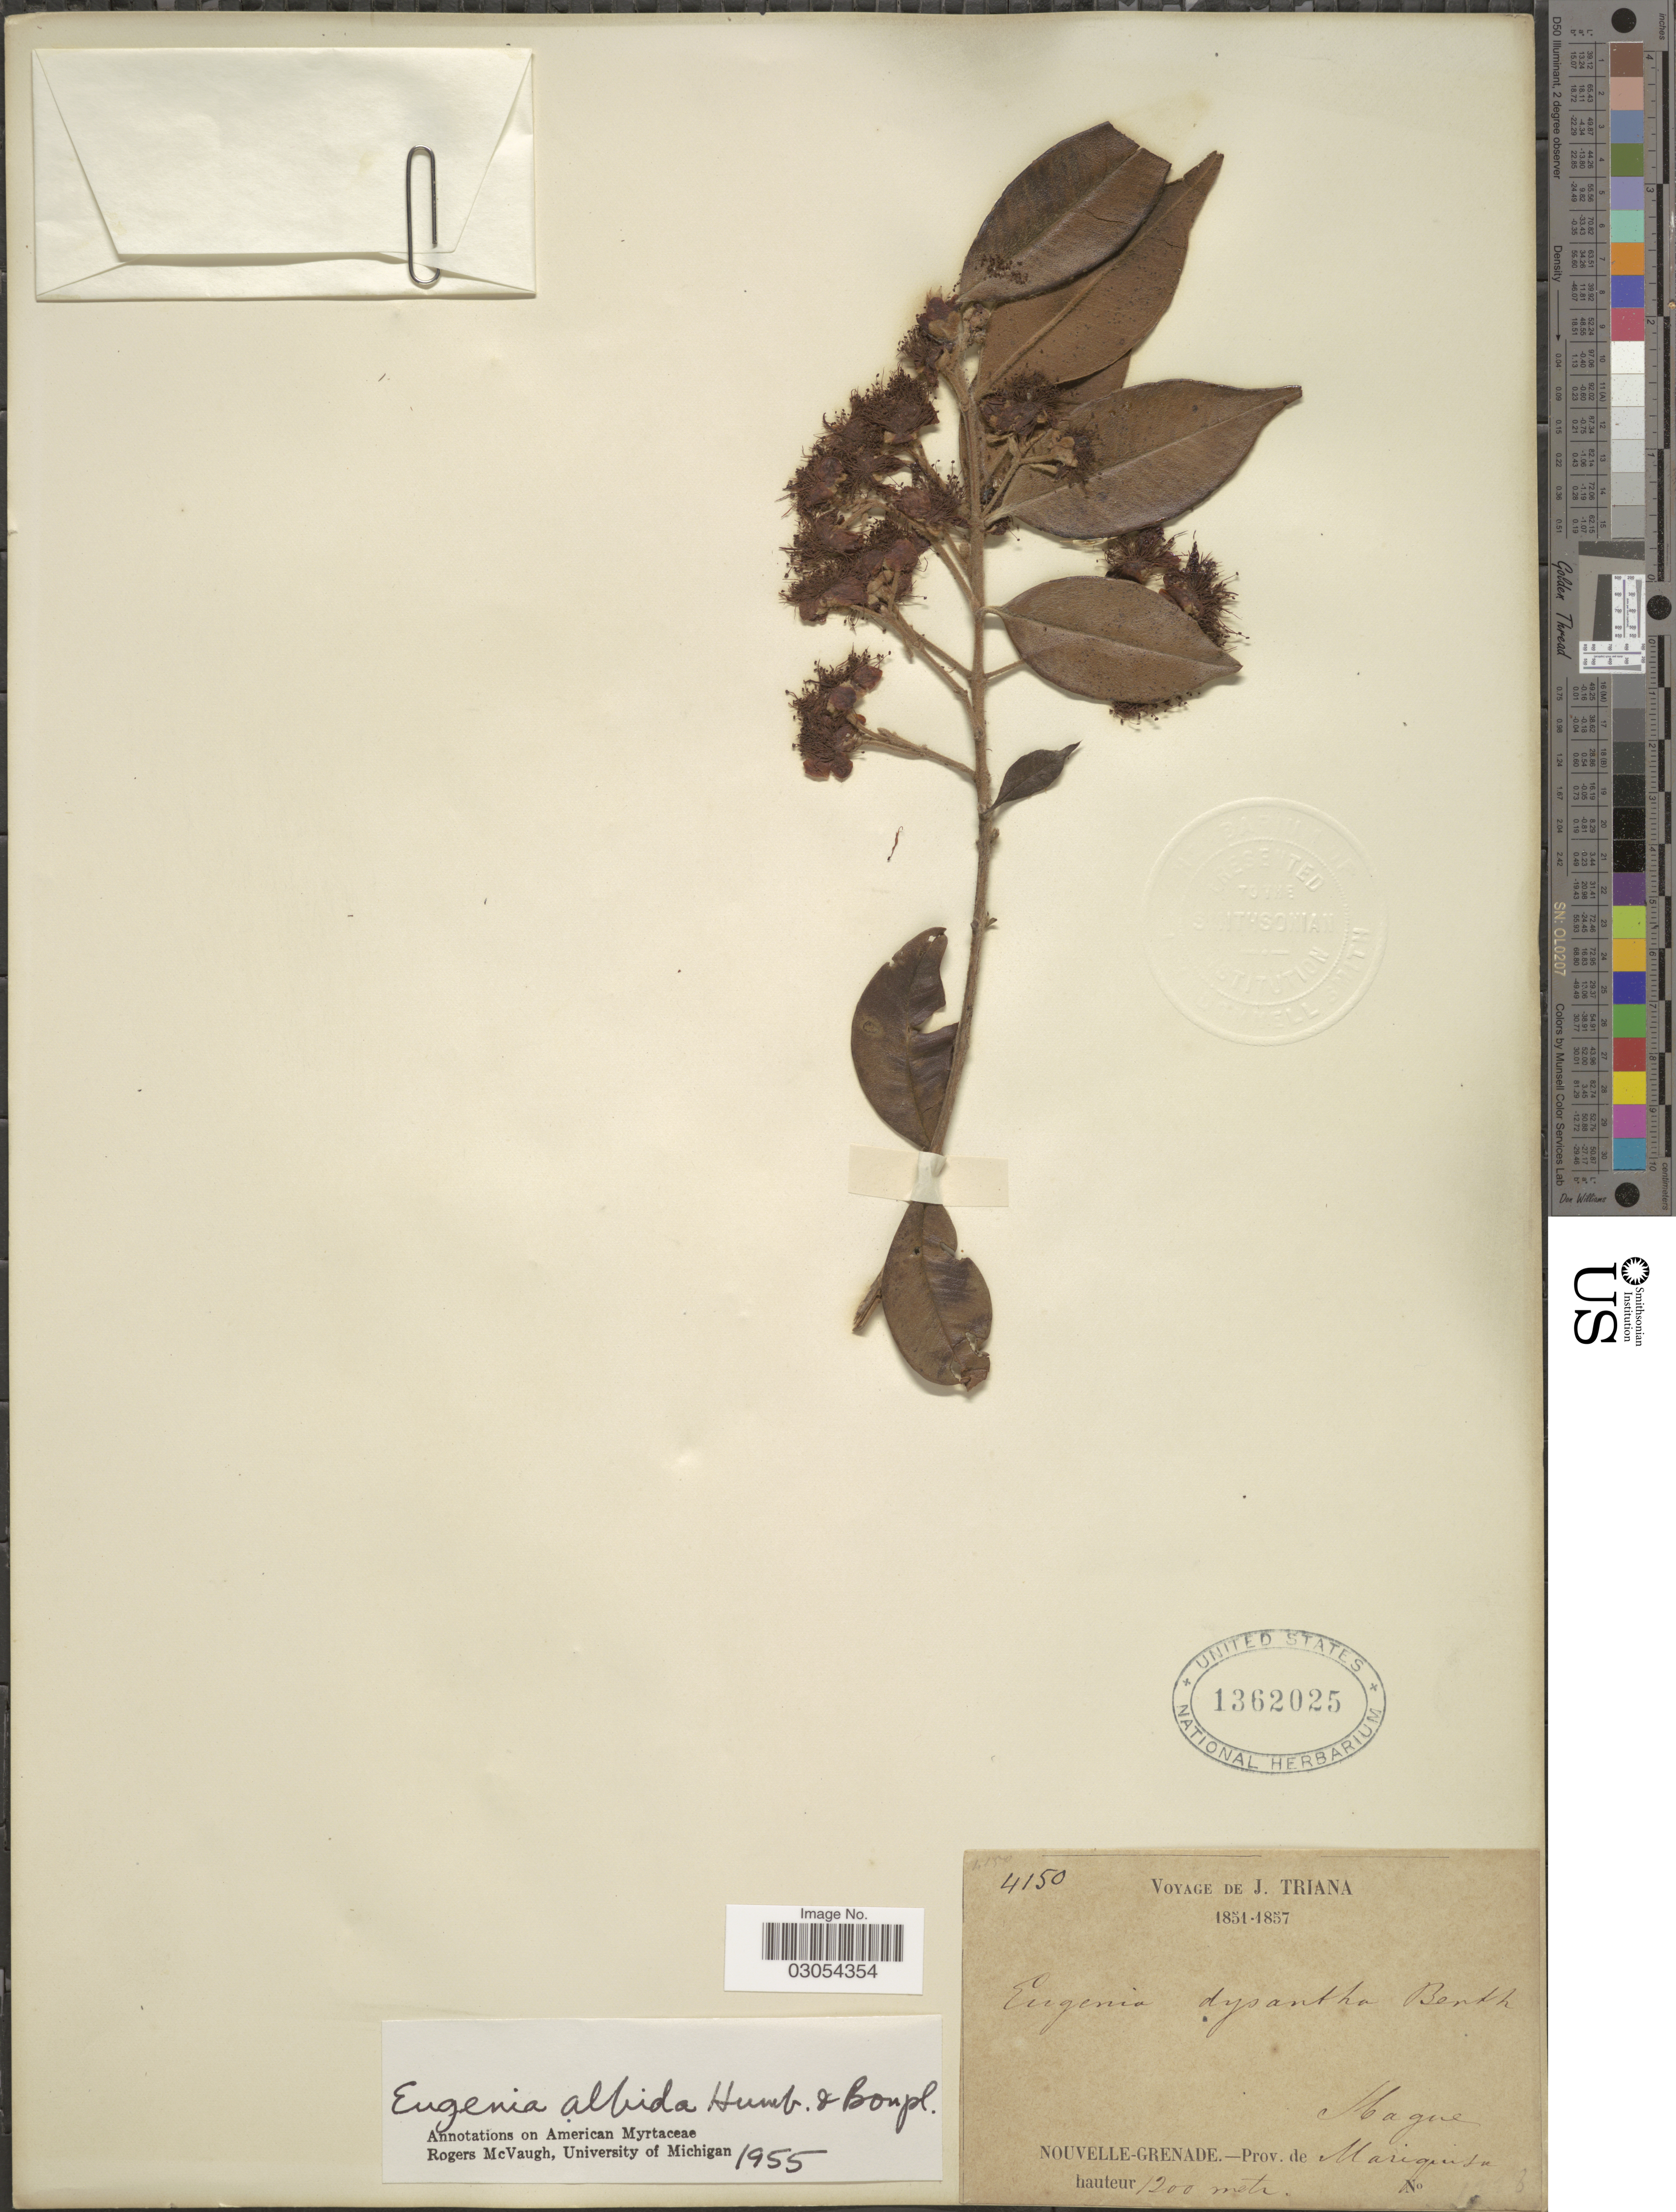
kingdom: Plantae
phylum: Tracheophyta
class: Magnoliopsida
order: Myrtales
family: Myrtaceae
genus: Eugenia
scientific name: Eugenia albida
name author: Humb. & Bonpl.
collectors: J. Triana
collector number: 4150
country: Colombia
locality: Nouvelle-Grenade - Prov. de Mariquita.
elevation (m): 1200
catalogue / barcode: US 1362025